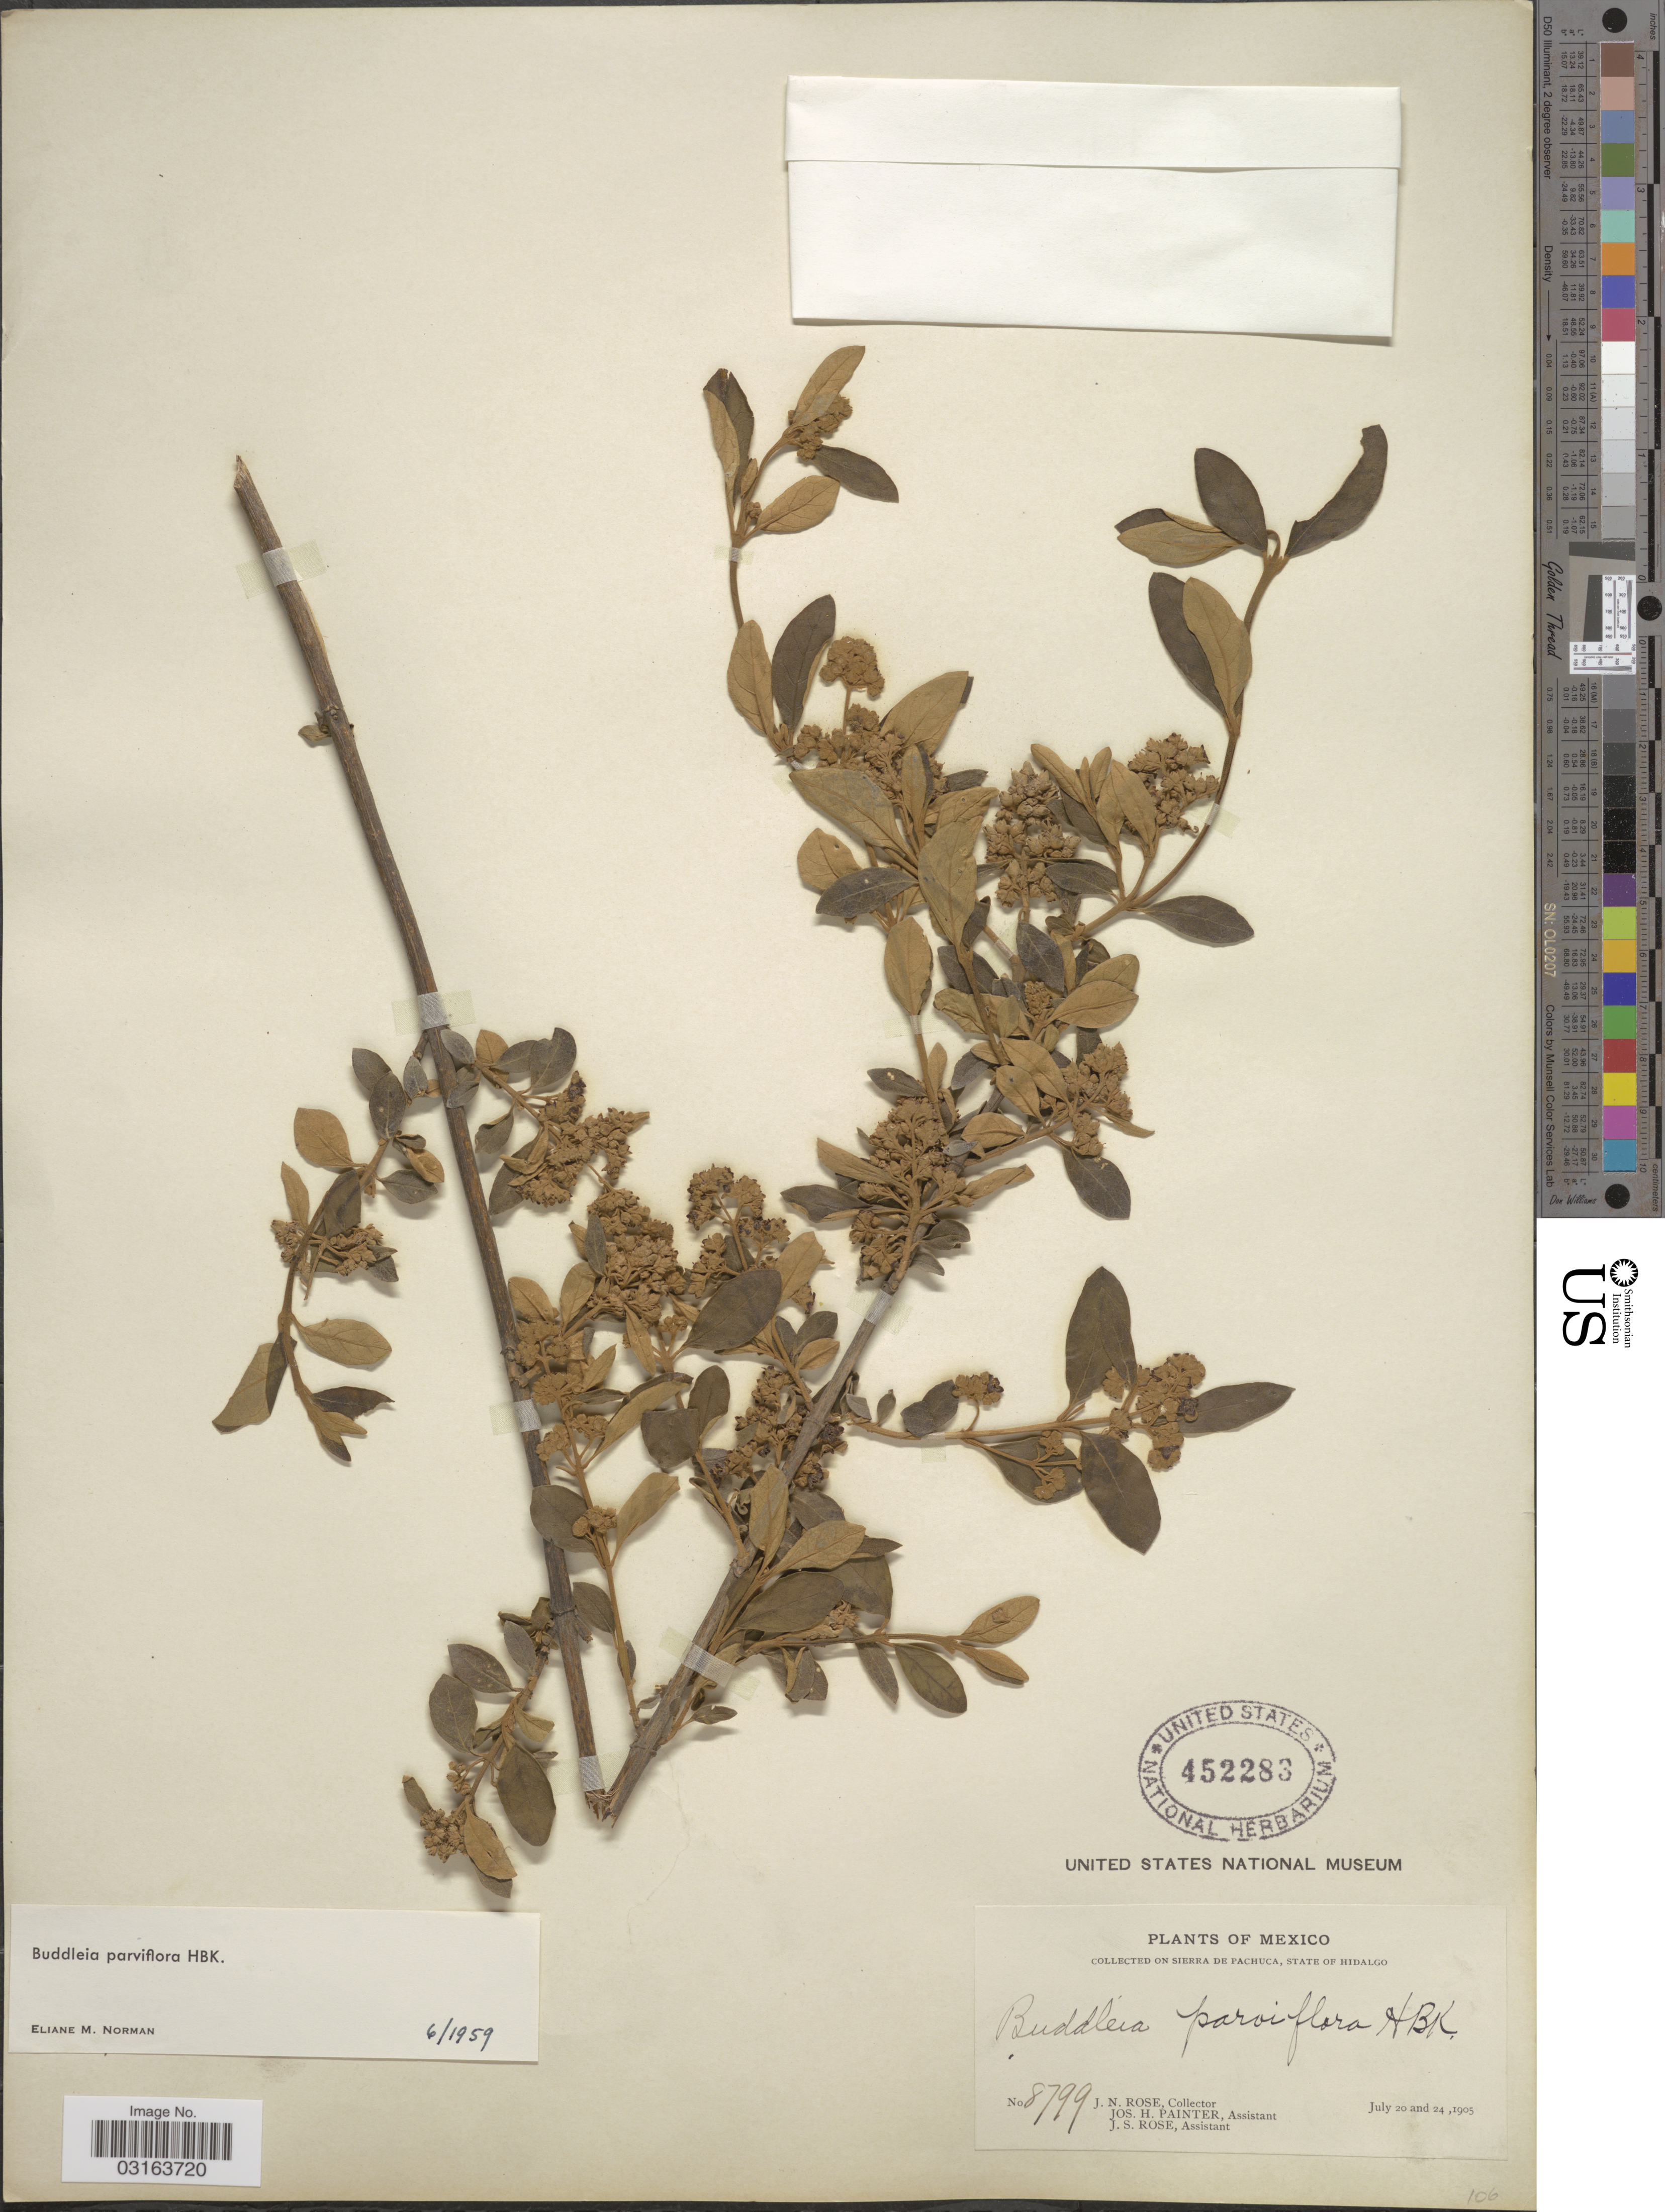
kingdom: Plantae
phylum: Tracheophyta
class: Magnoliopsida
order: Lamiales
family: Scrophulariaceae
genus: Buddleja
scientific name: Buddleja parviflora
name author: Kunth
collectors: J. N. Rose, J. H. Painter & J. S. Rose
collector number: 8799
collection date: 1905-07-20/1905-07-24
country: Mexico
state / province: Hidalgo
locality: On Sierra de Pachuca.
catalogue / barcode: US 452283